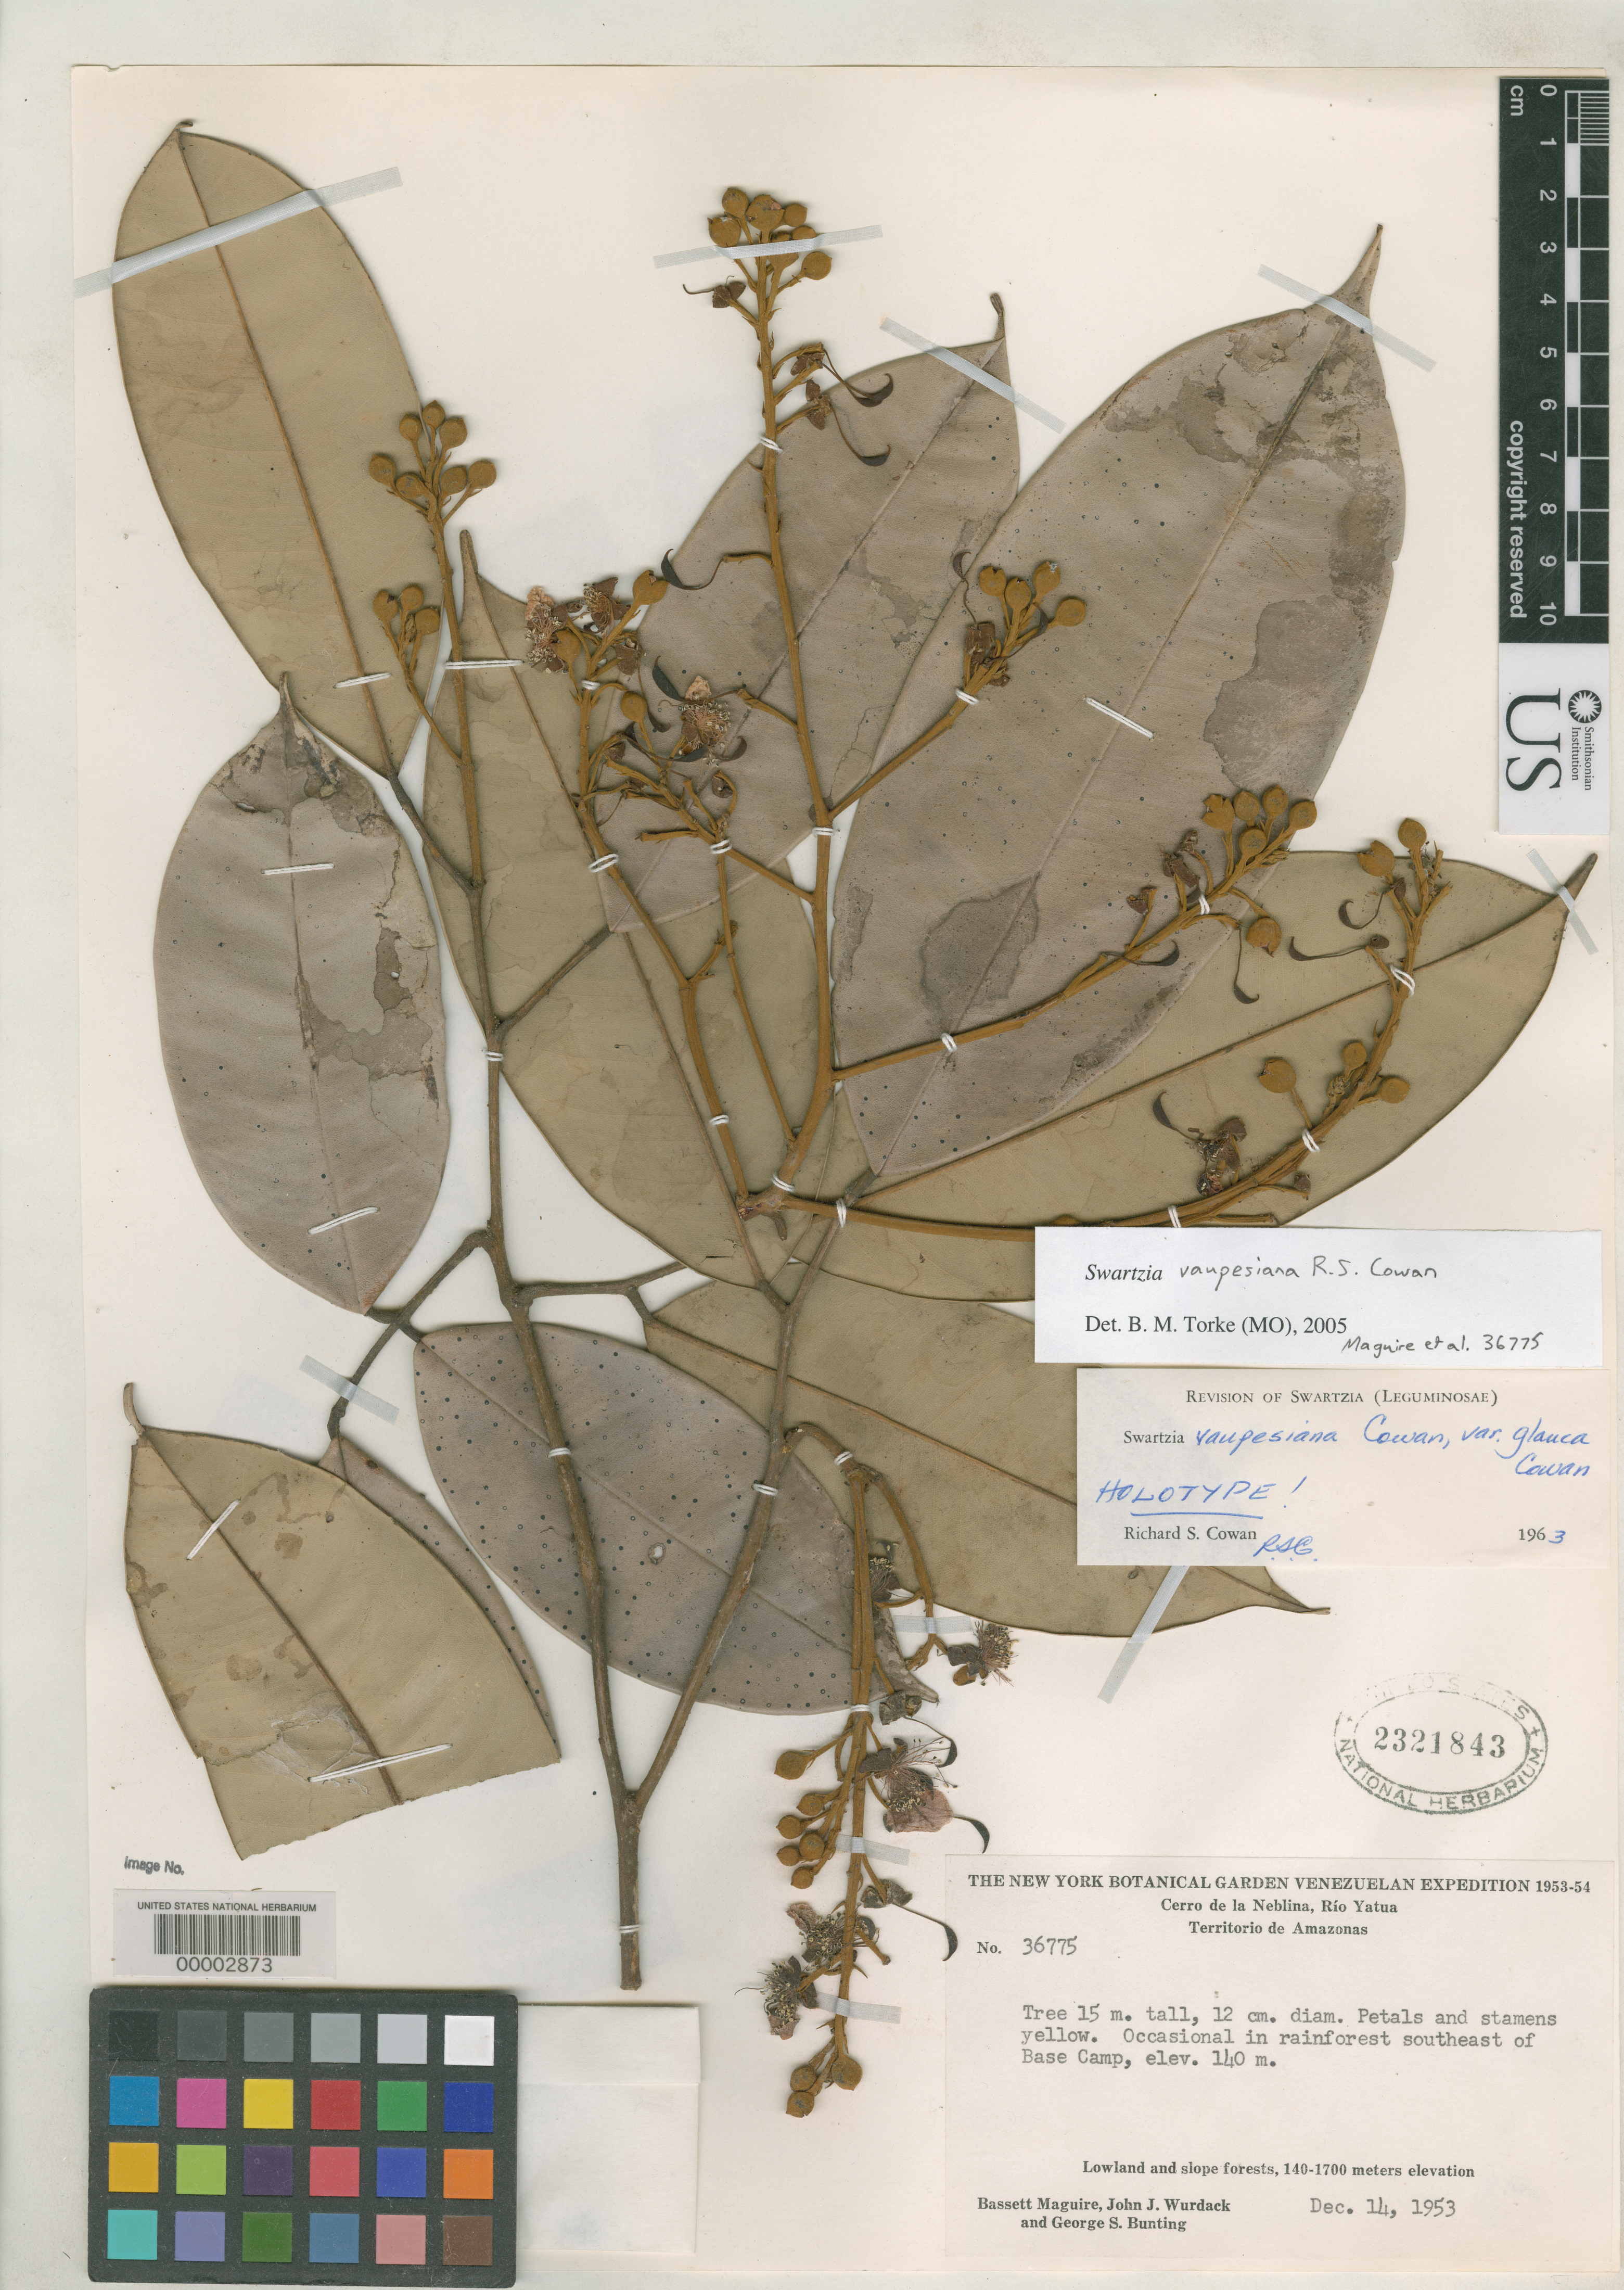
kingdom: Plantae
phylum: Tracheophyta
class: Magnoliopsida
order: Fabales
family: Fabaceae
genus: Swartzia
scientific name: Swartzia vaupesiana var. glauca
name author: R.S. Cowan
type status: Holotype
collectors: B. Maguire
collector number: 36775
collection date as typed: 14 Dec 1953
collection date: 1953-12-14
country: Venezuela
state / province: Amazonas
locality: Cerro de la Neblina.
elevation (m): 140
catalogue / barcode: US 2321843